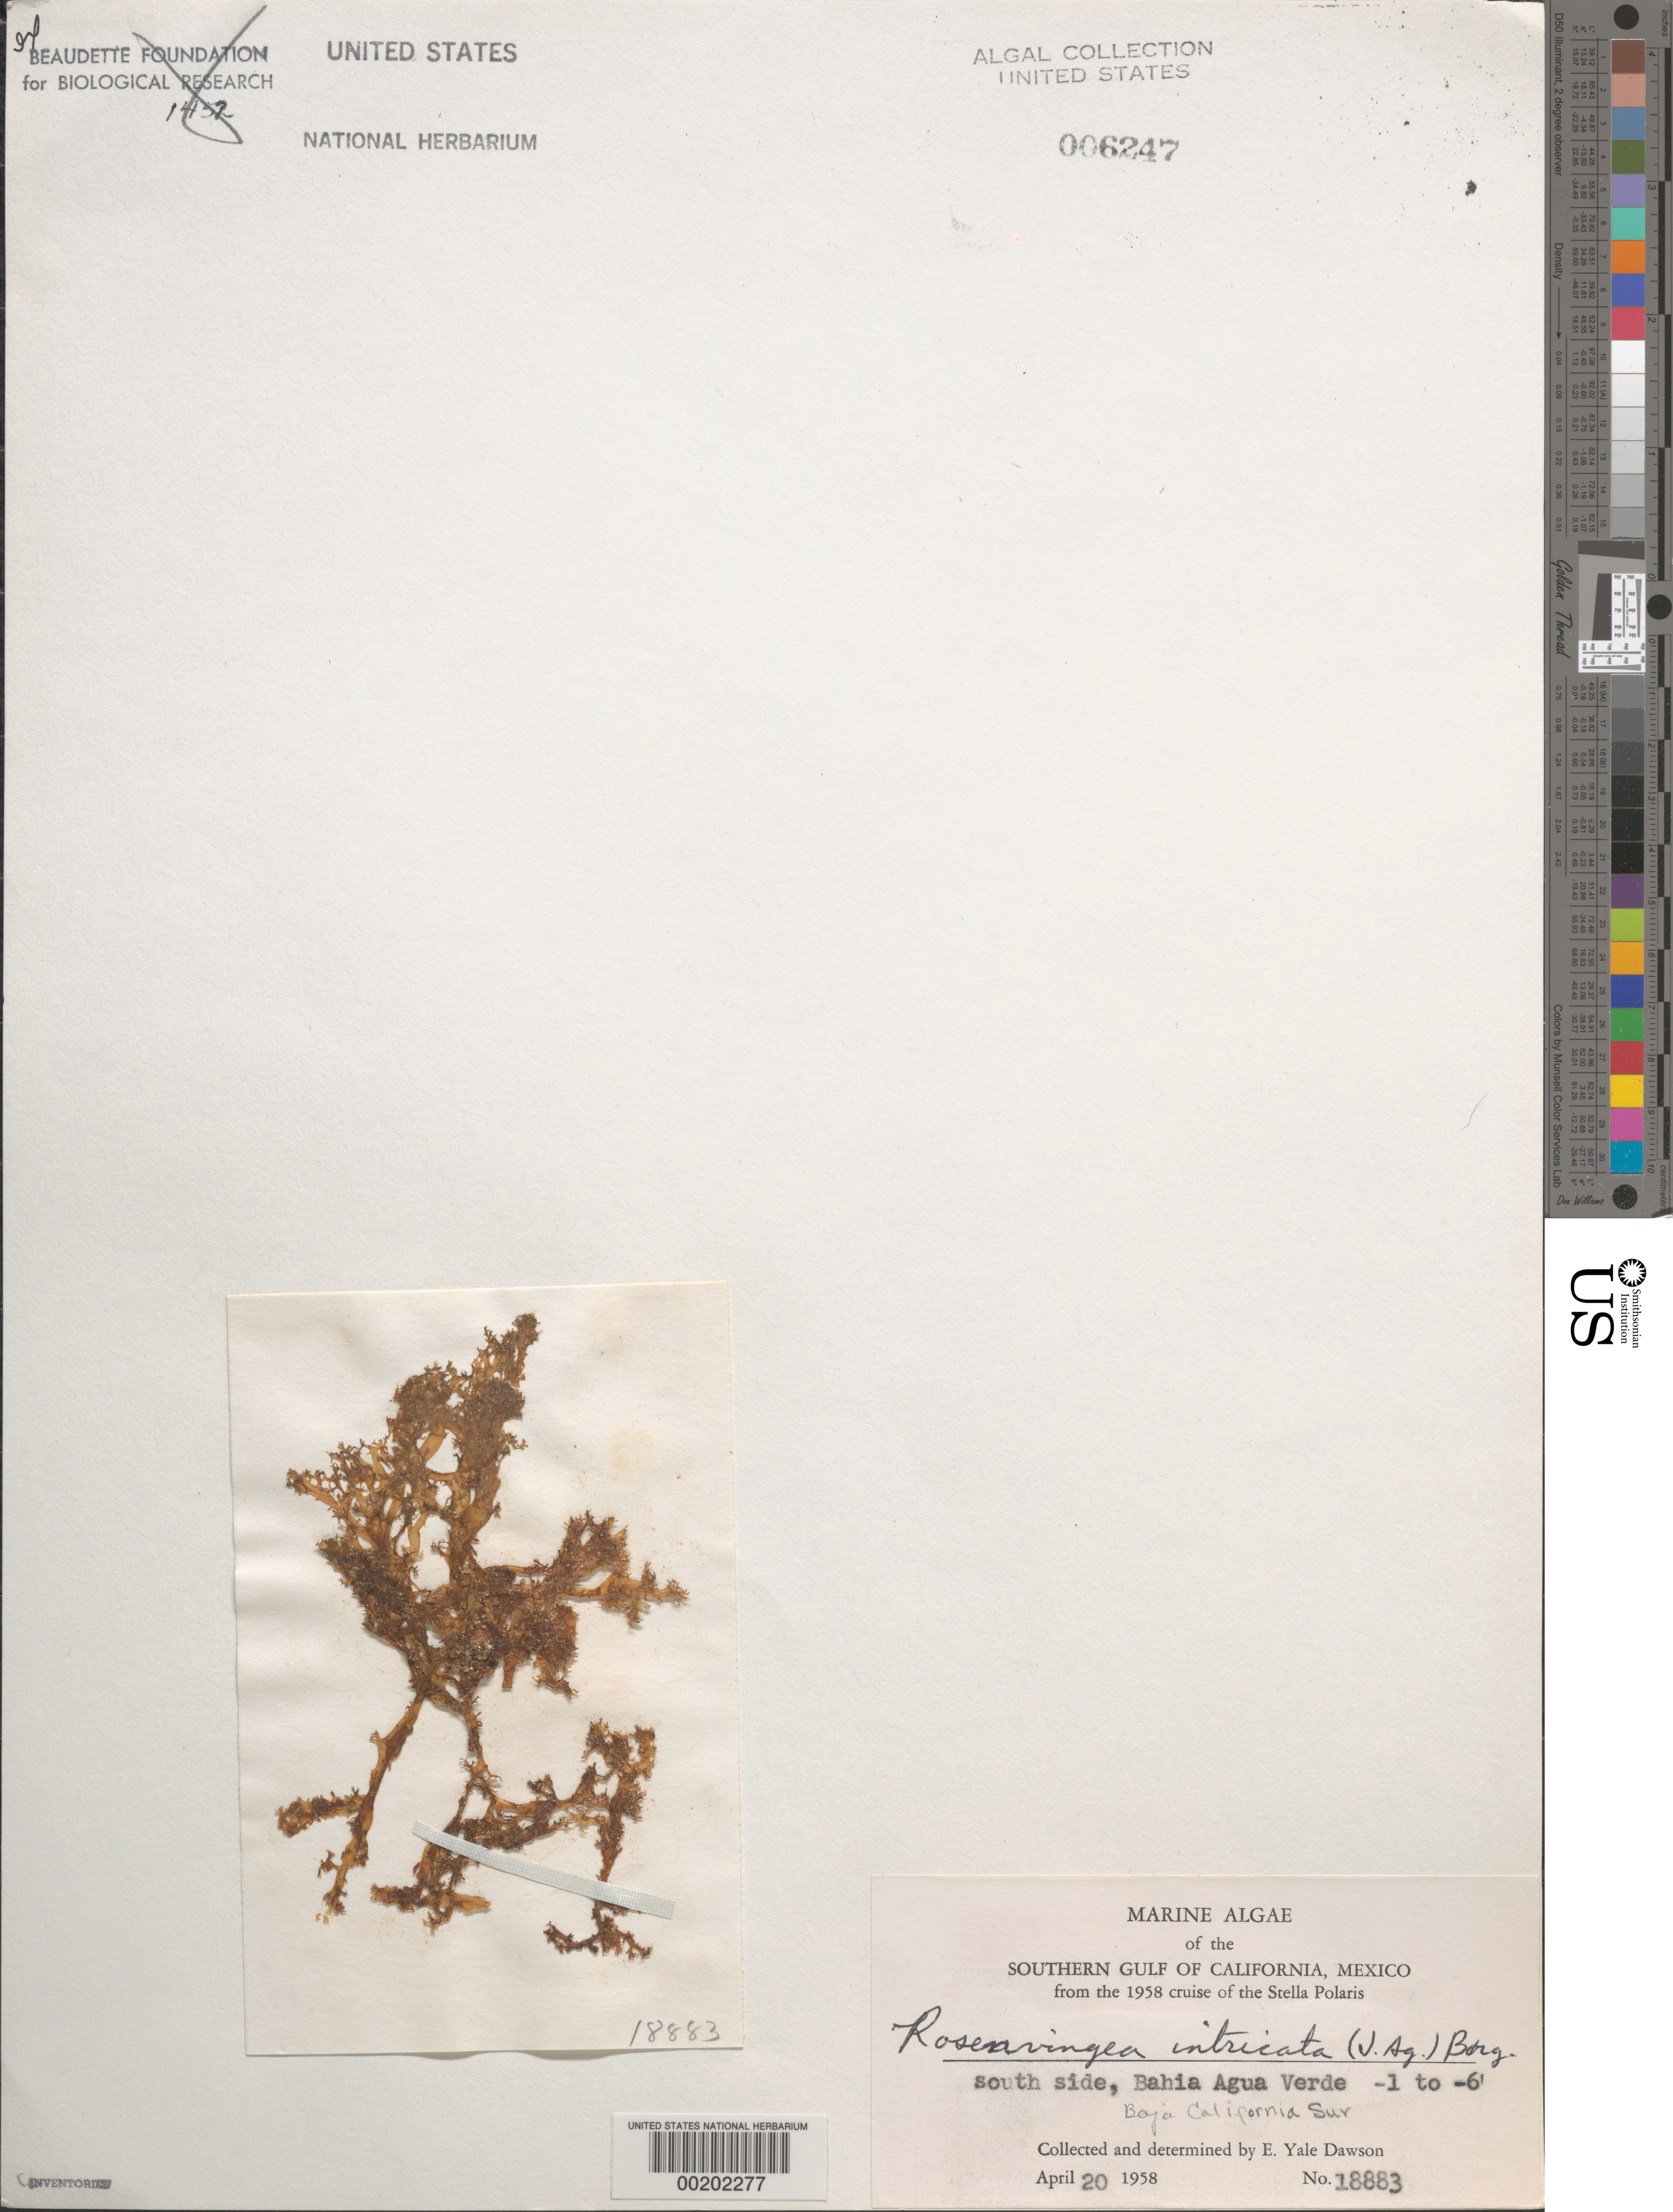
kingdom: Chromista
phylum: Ochrophyta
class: Phaeophyceae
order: Scytosiphonales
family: Scytosiphonaceae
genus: Rosenvingea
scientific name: Rosenvingea endiviifolia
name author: (Martius) M.J. Wynne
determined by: Algae name updating Project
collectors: E. Y. Dawson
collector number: EYD 18883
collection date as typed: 20 Apr 1958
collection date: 1958-04-20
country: Mexico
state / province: Baja California Sur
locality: Bahia Agua Verde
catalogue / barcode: US 6247